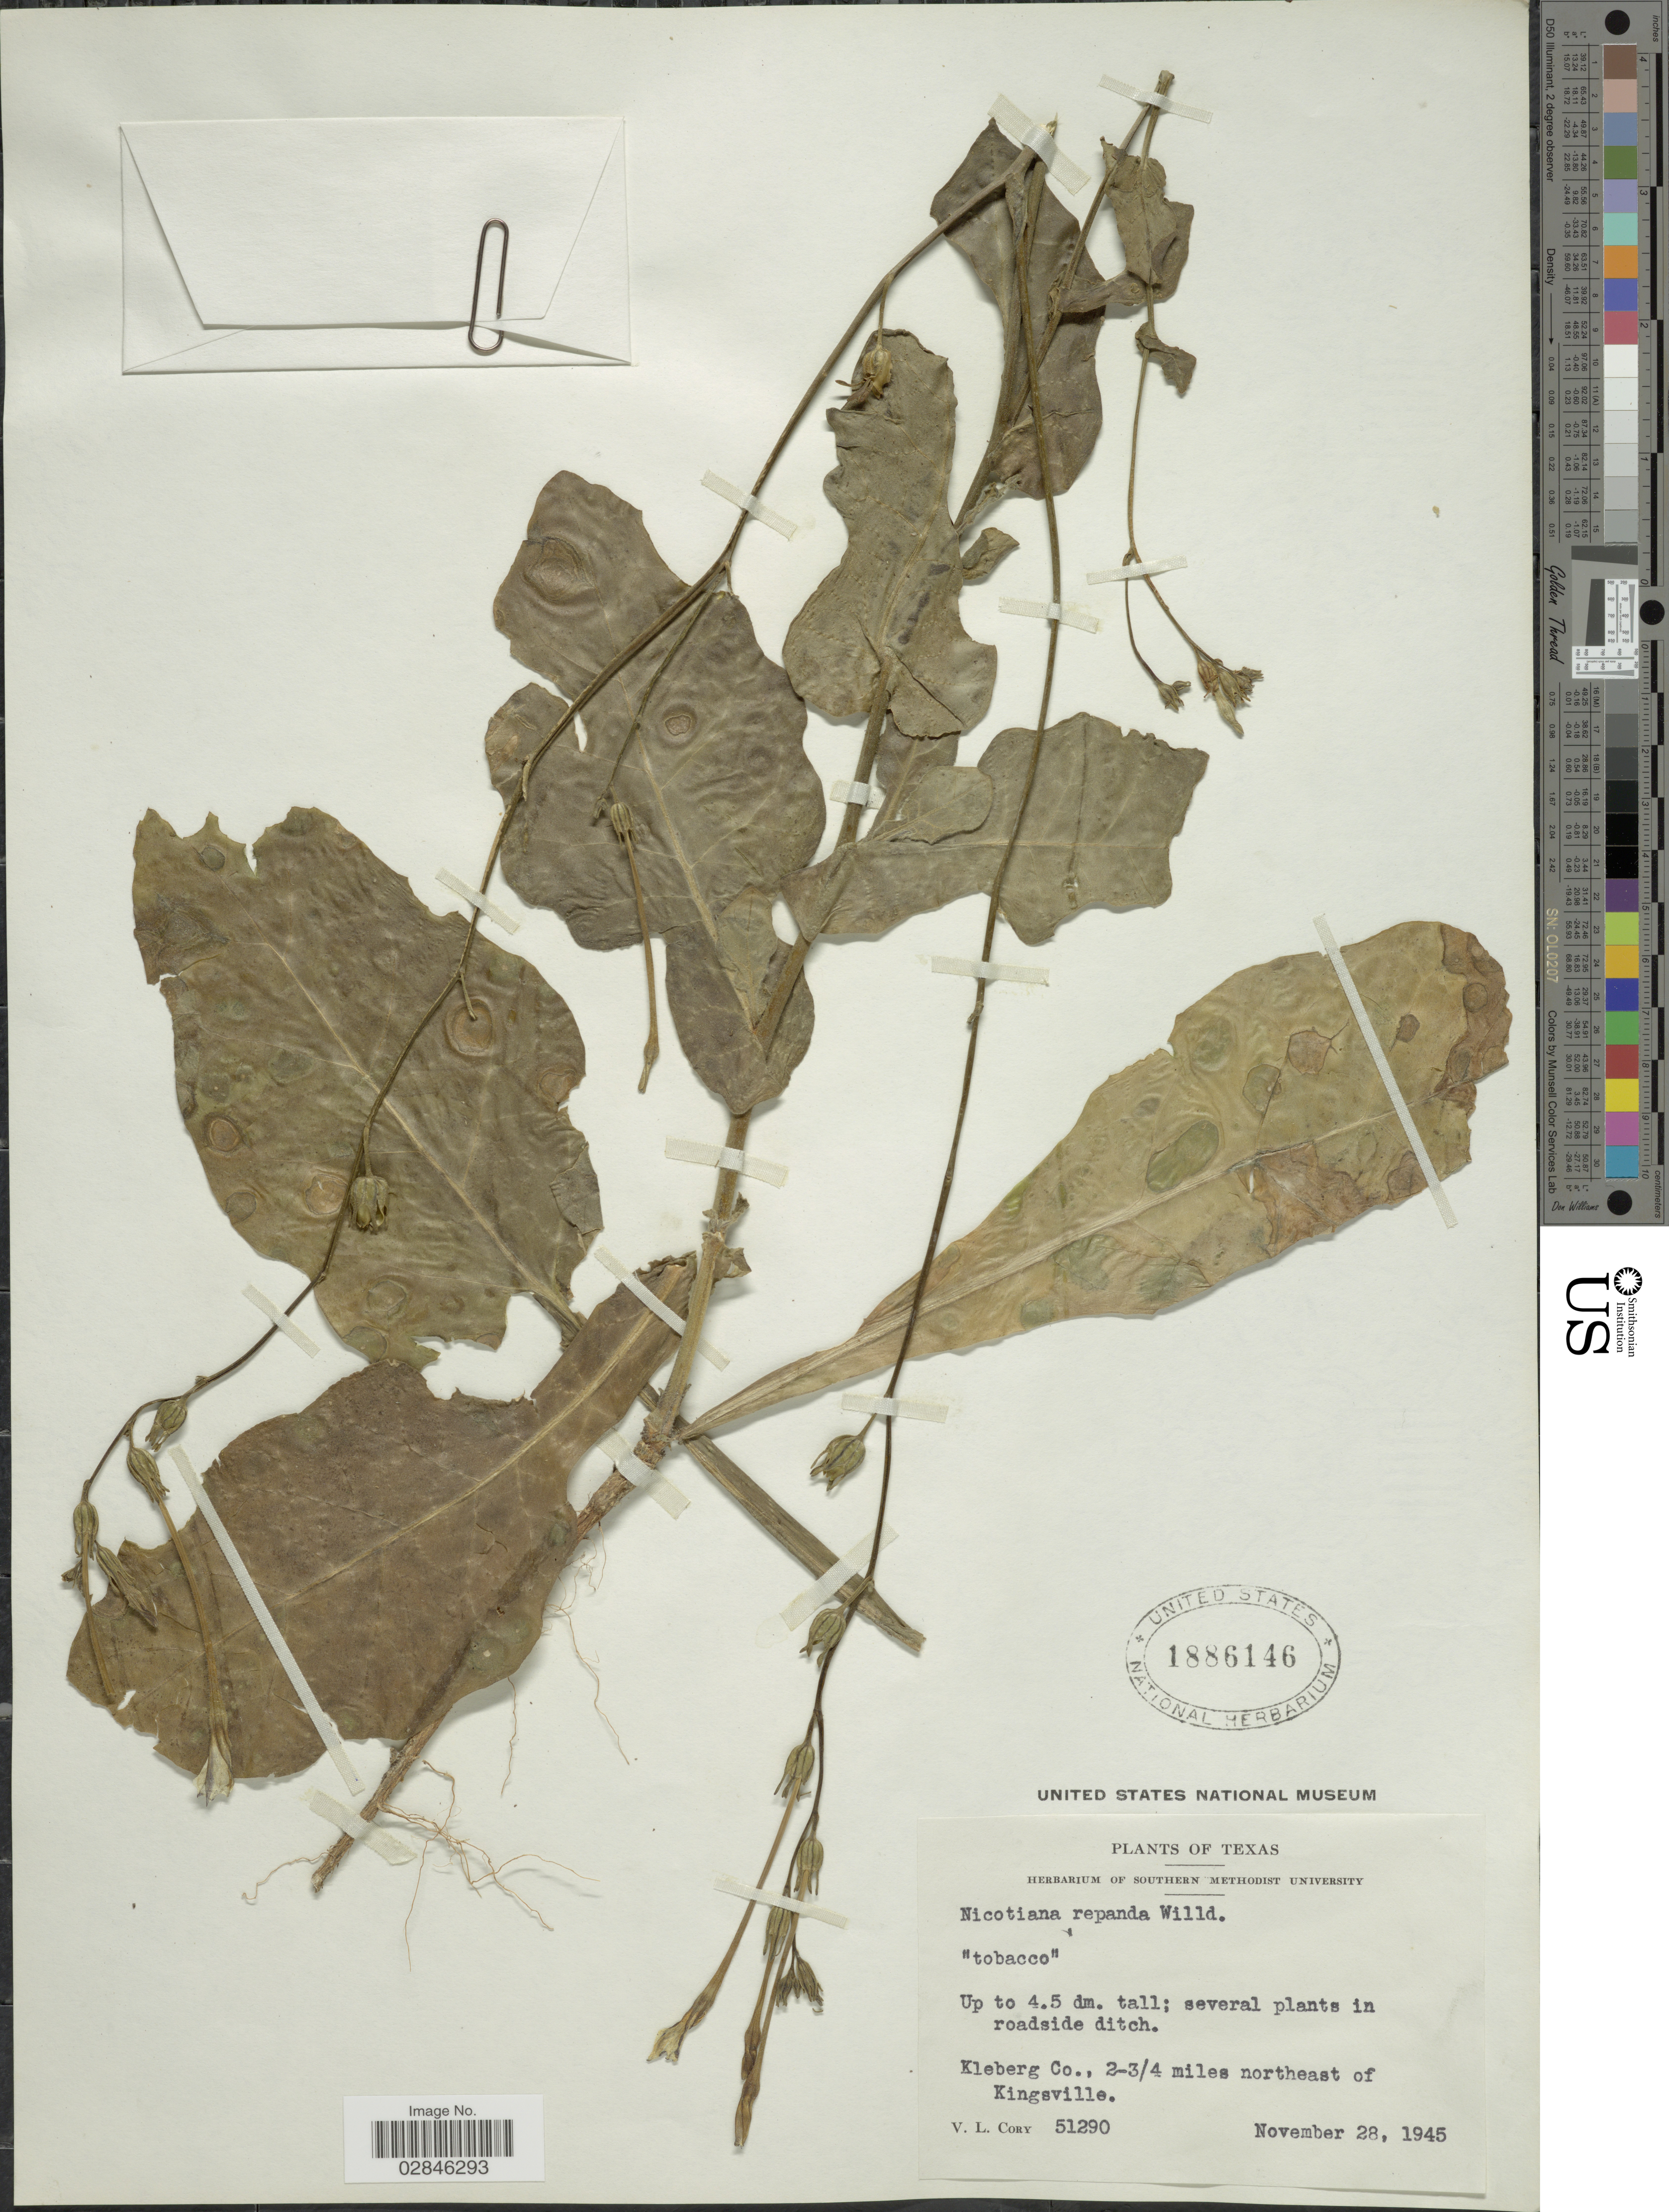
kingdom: Plantae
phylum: Tracheophyta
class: Magnoliopsida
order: Solanales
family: Solanaceae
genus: Nicotiana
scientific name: Nicotiana repanda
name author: Willd. ex Lehm.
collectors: V. Cory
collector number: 51290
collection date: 1945-11-28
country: United States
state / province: Texas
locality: Kleberg Co., 2-3/4 miles northeast of Kingsville.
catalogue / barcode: US 1886146